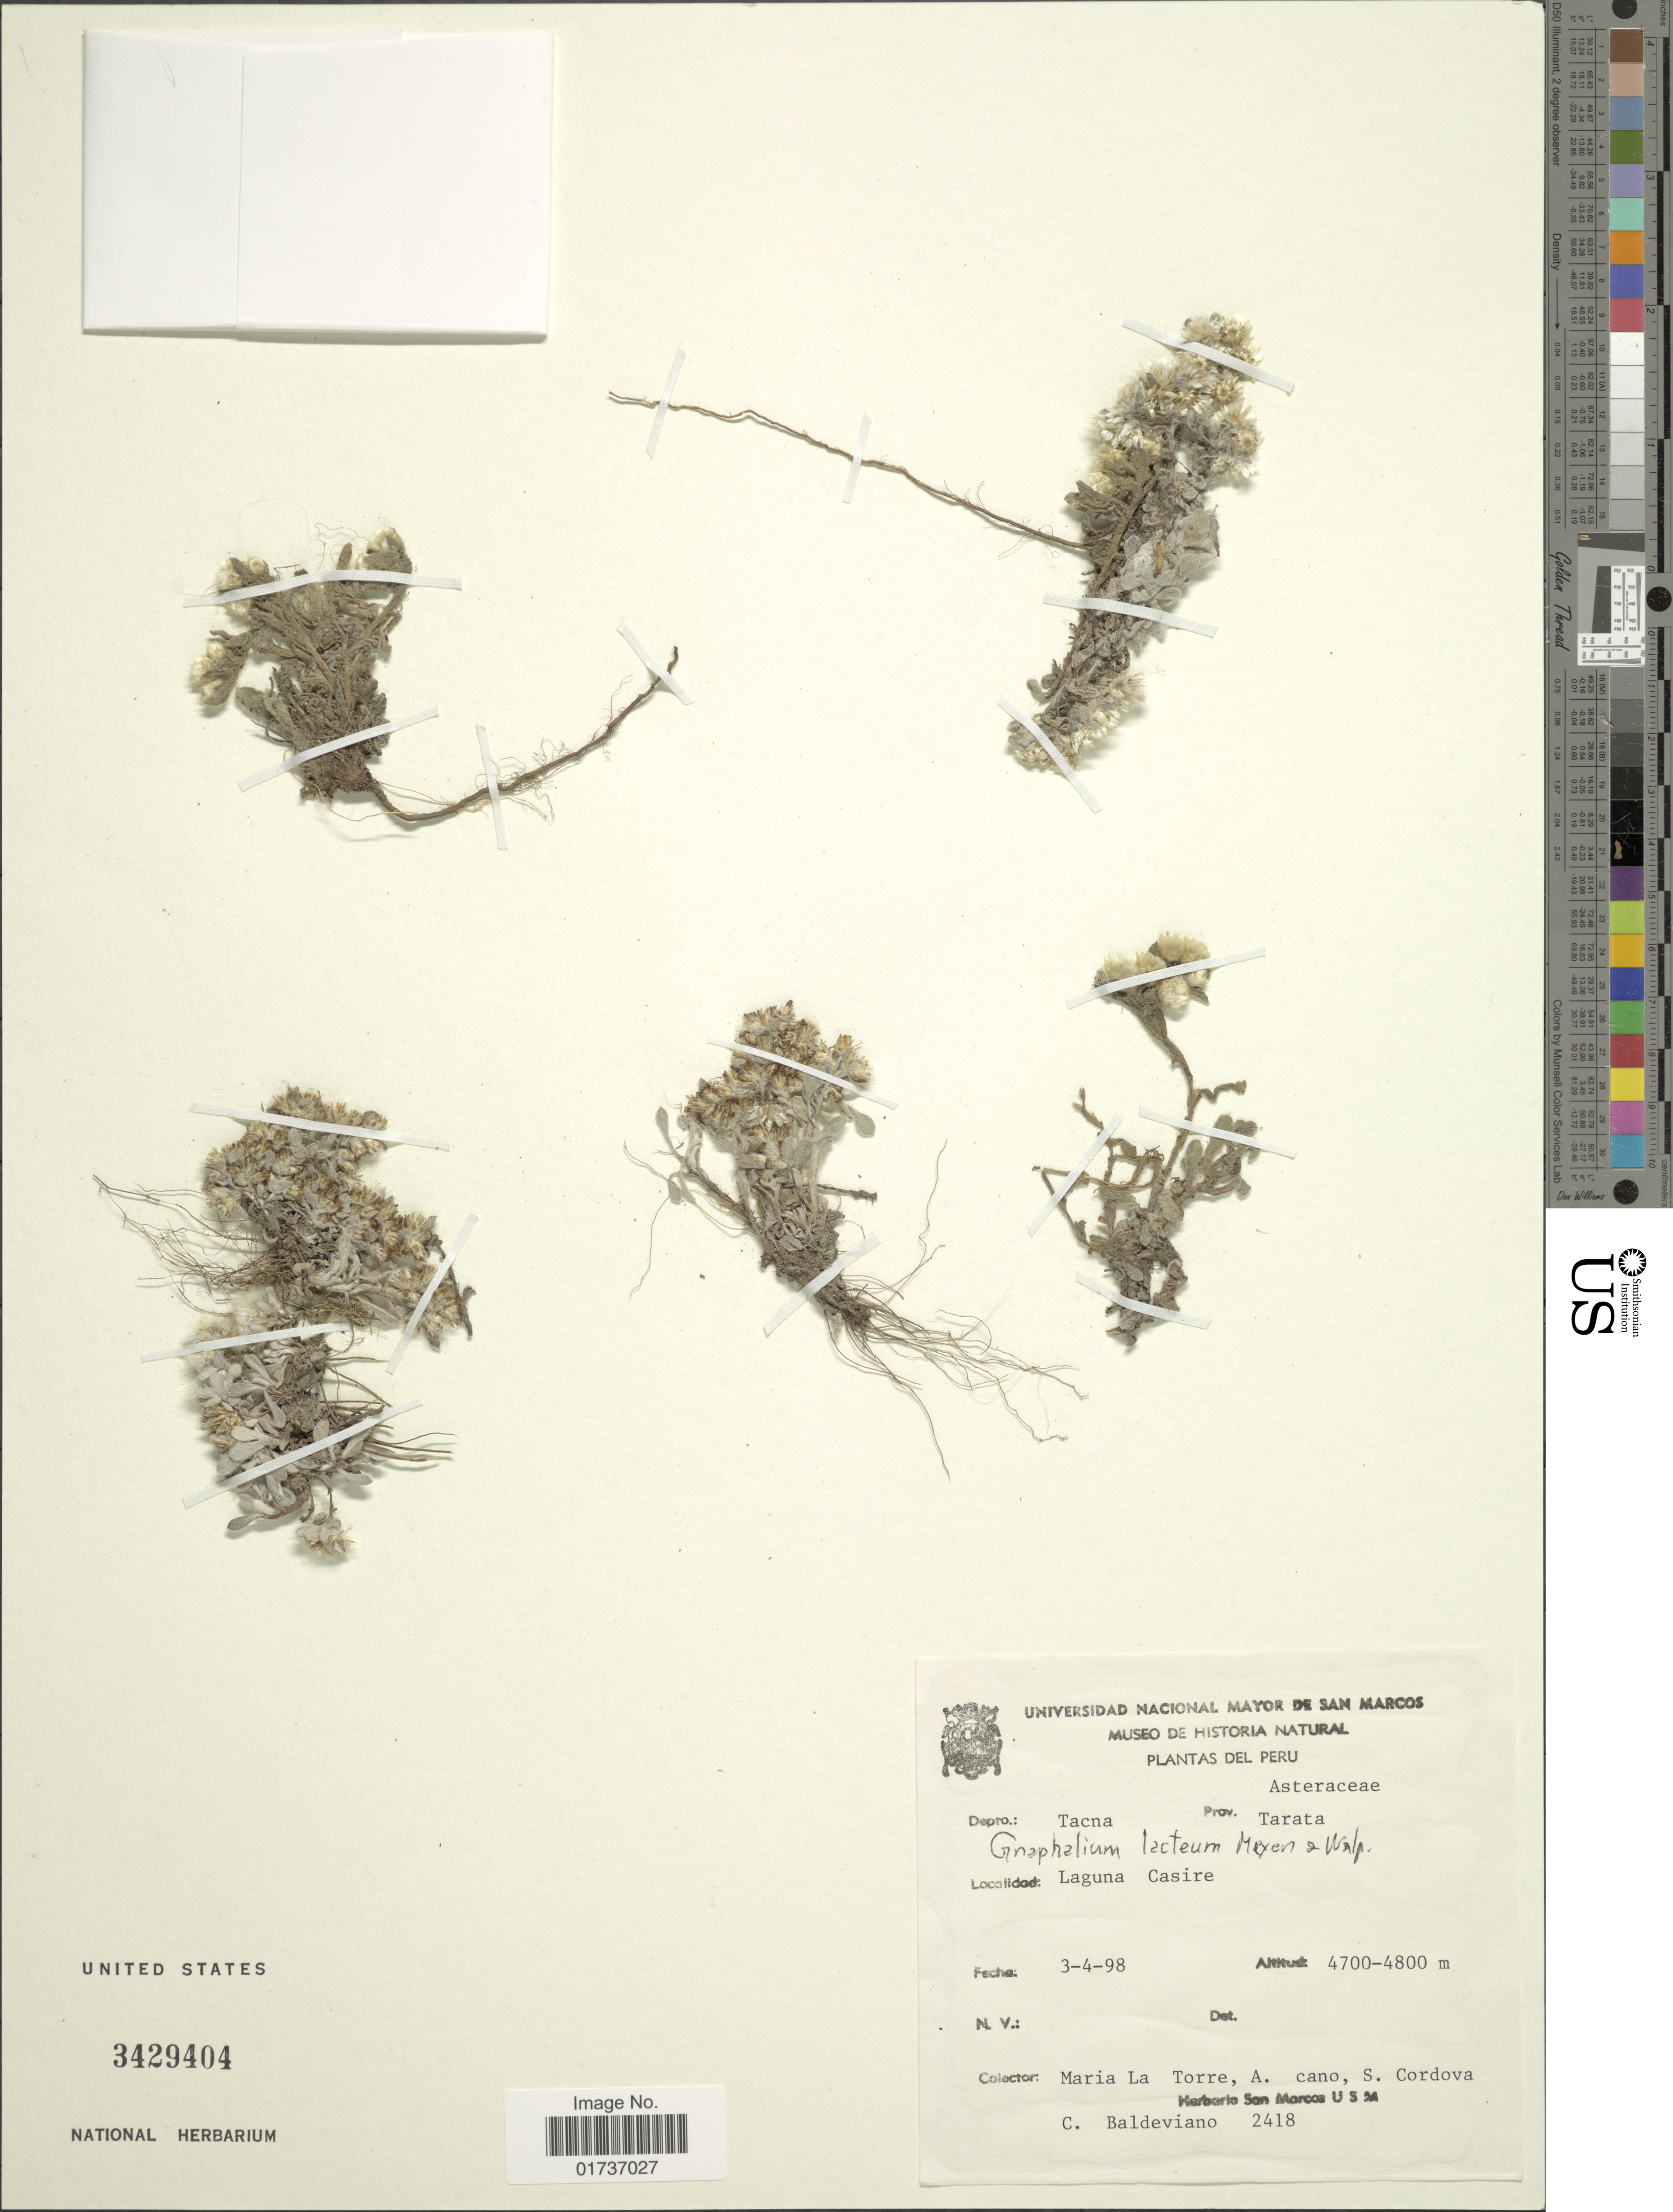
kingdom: Plantae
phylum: Tracheophyta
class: Magnoliopsida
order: Asterales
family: Asteraceae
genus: Gnaphalium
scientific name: Gnaphalium lacteum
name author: Meyen & Walp.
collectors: M. Torre, A. Cano & S. Cordova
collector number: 2418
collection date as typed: Transcribed d/m/y: 3/4/98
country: Peru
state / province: Tacna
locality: Depto Tacna, Prov. Tarata, Laguna Casire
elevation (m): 4700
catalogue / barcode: US 3429404